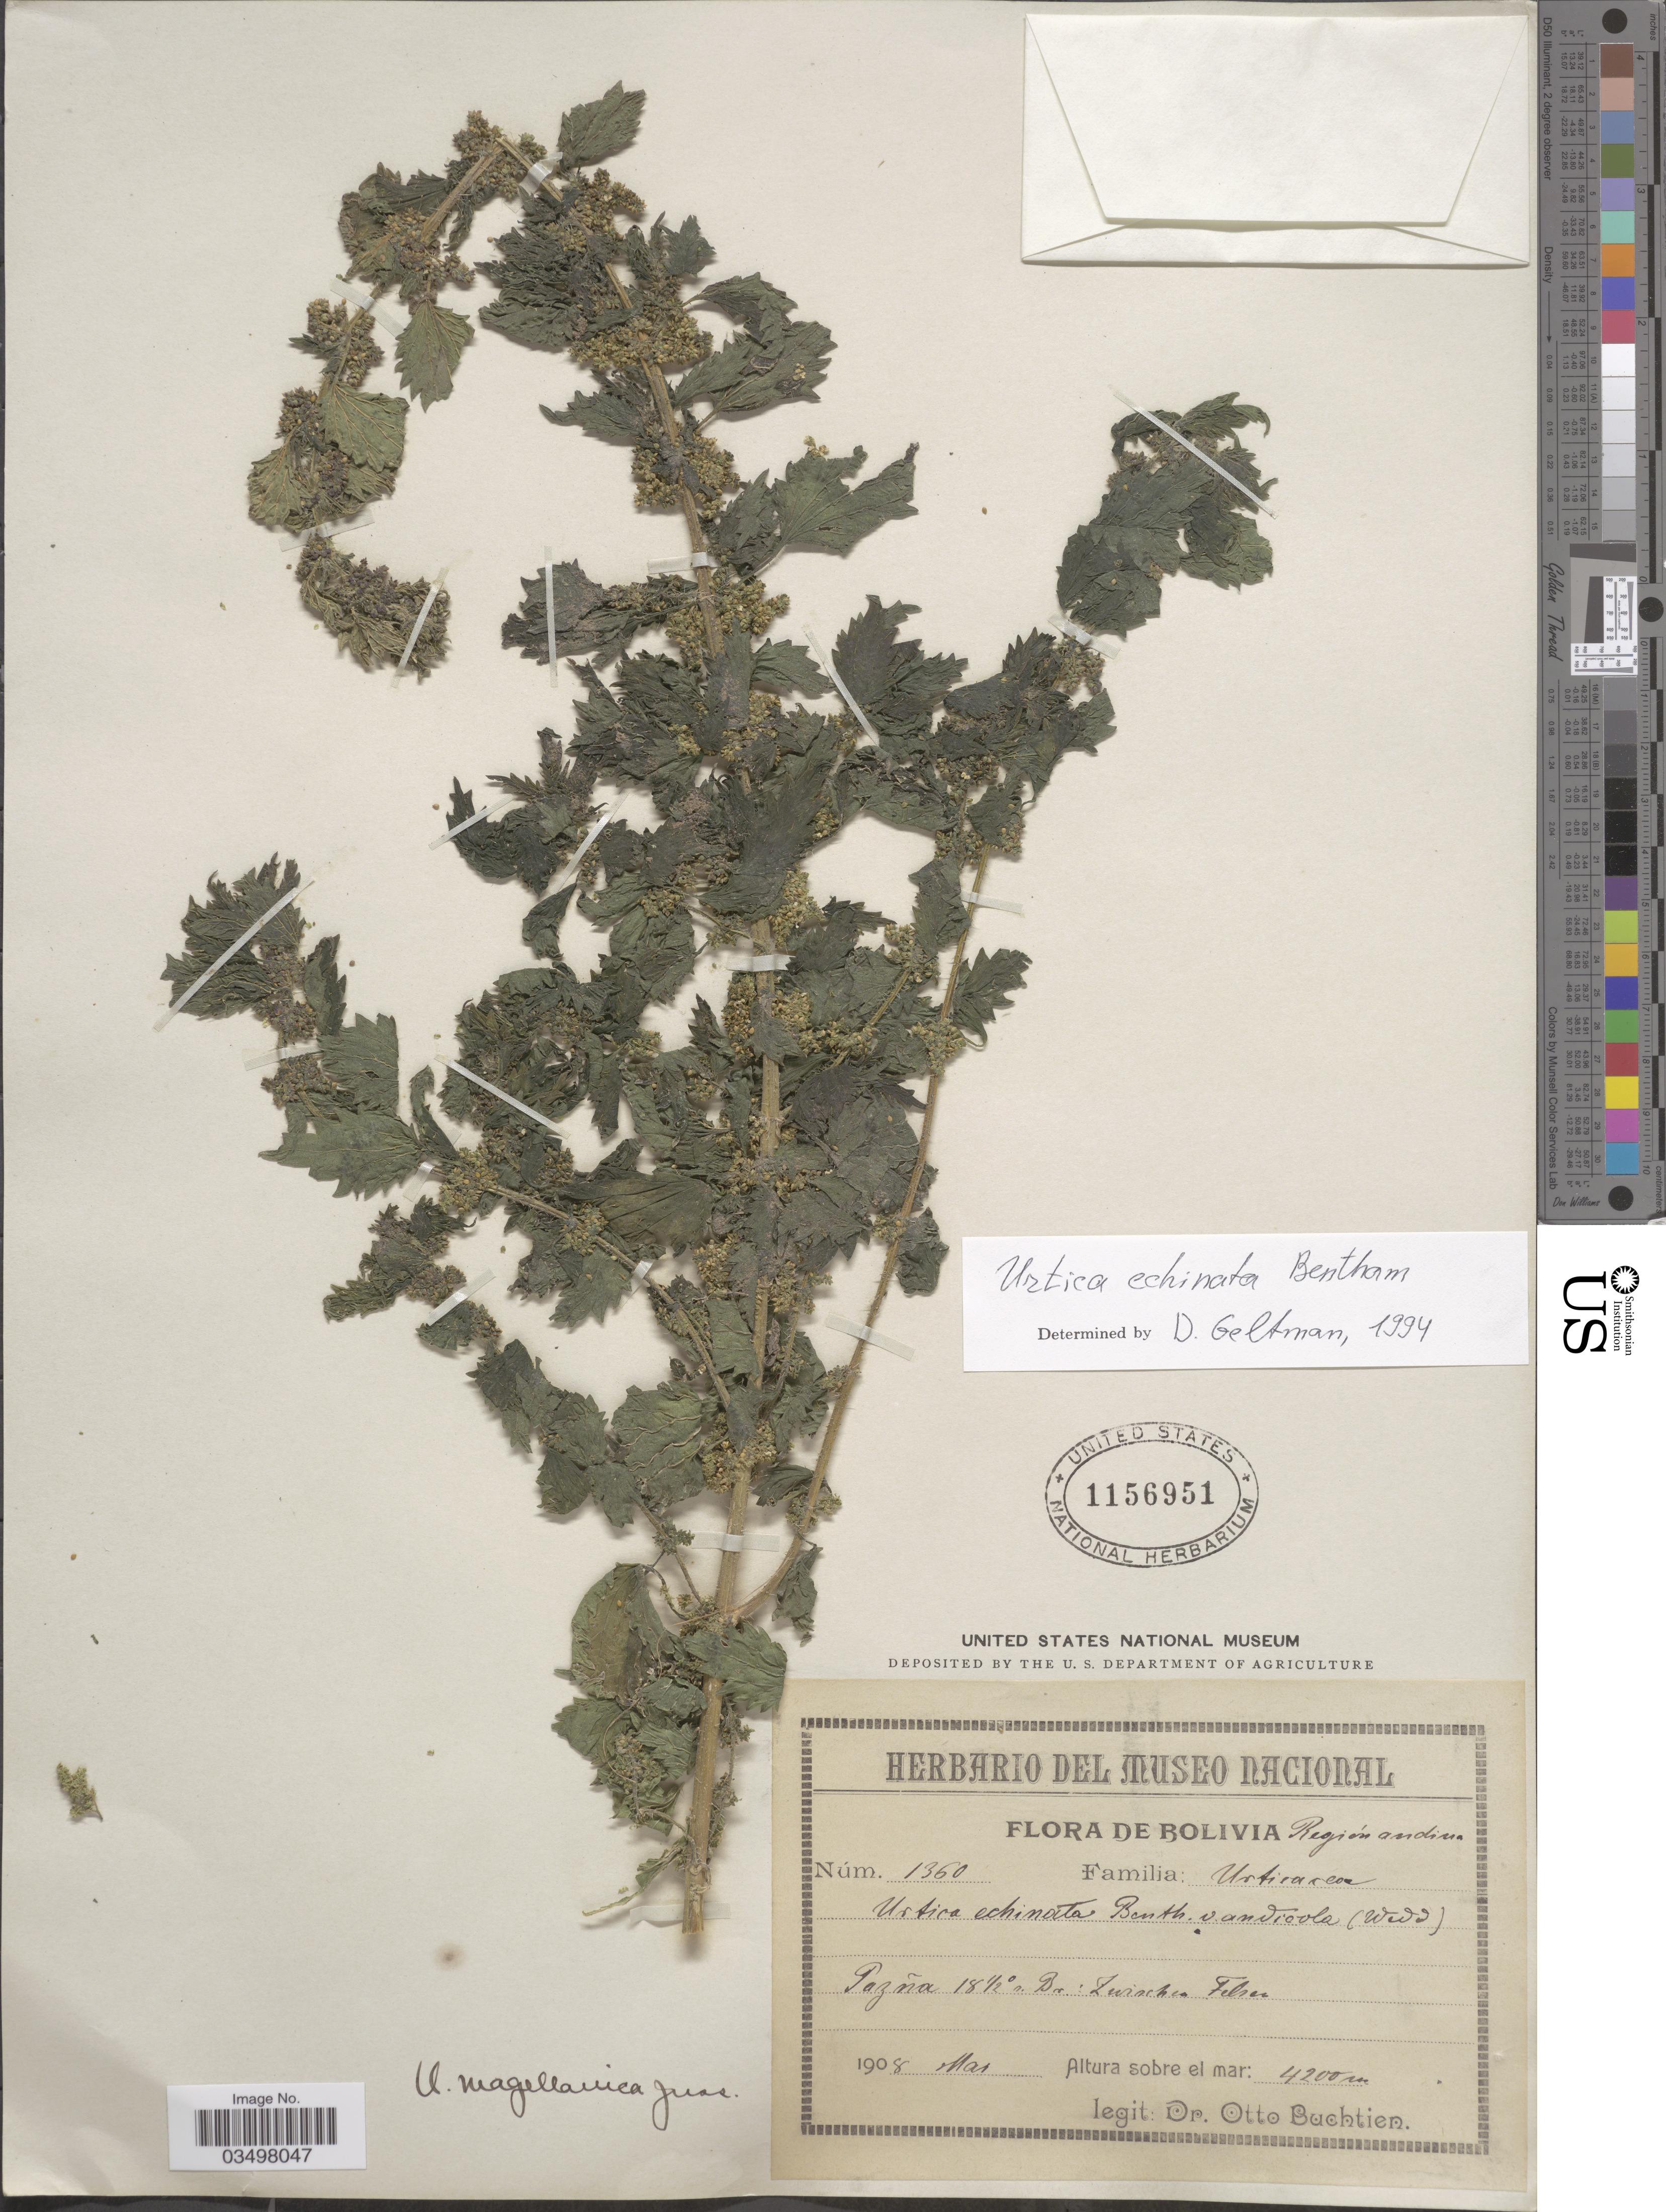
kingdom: Plantae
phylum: Tracheophyta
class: Magnoliopsida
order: Rosales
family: Urticaceae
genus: Urtica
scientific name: Urtica echinata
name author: Benth.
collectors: O. Buchtien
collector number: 1360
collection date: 1908-03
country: Bolivia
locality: Región andina. Pazña: Zwischen Felsen.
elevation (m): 4200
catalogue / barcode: US 1156951